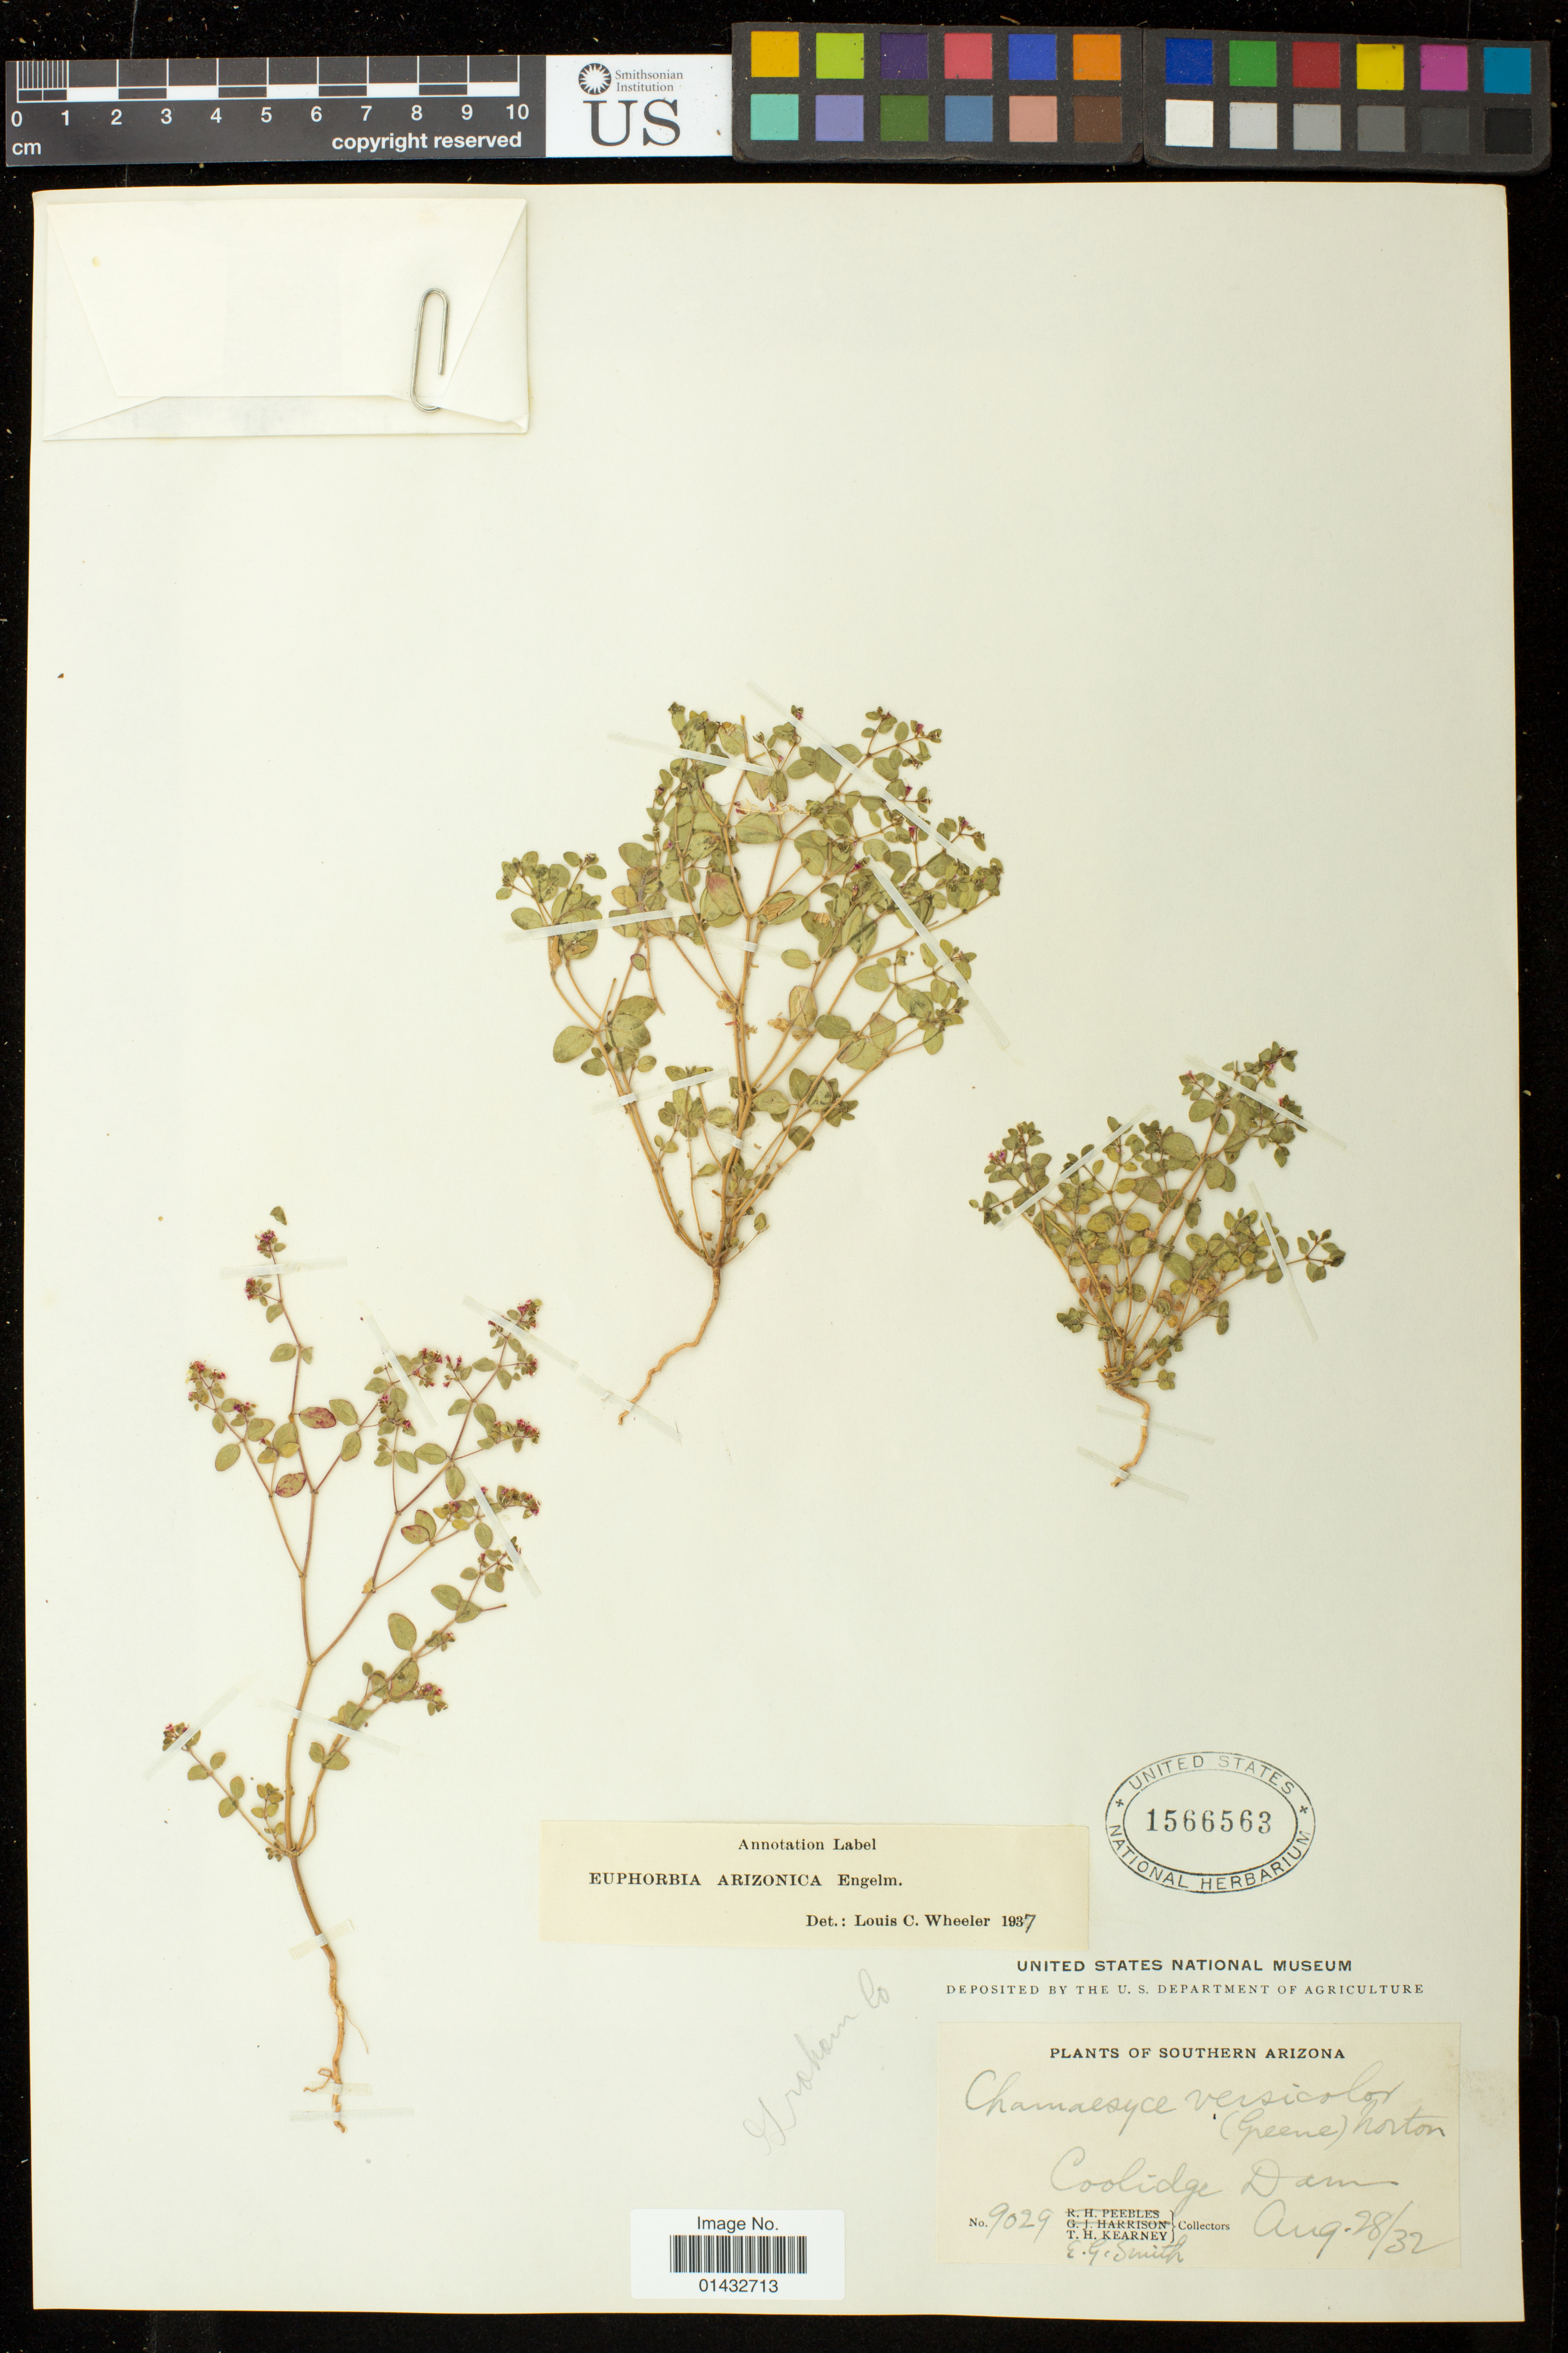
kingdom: Plantae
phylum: Tracheophyta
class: Magnoliopsida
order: Malpighiales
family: Euphorbiaceae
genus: Euphorbia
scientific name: Euphorbia arizonica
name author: Engelm.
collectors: E. G. Smith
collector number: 9029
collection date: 1932-08-28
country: United States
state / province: Arizona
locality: Coolidge Dam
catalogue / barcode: US 1566563